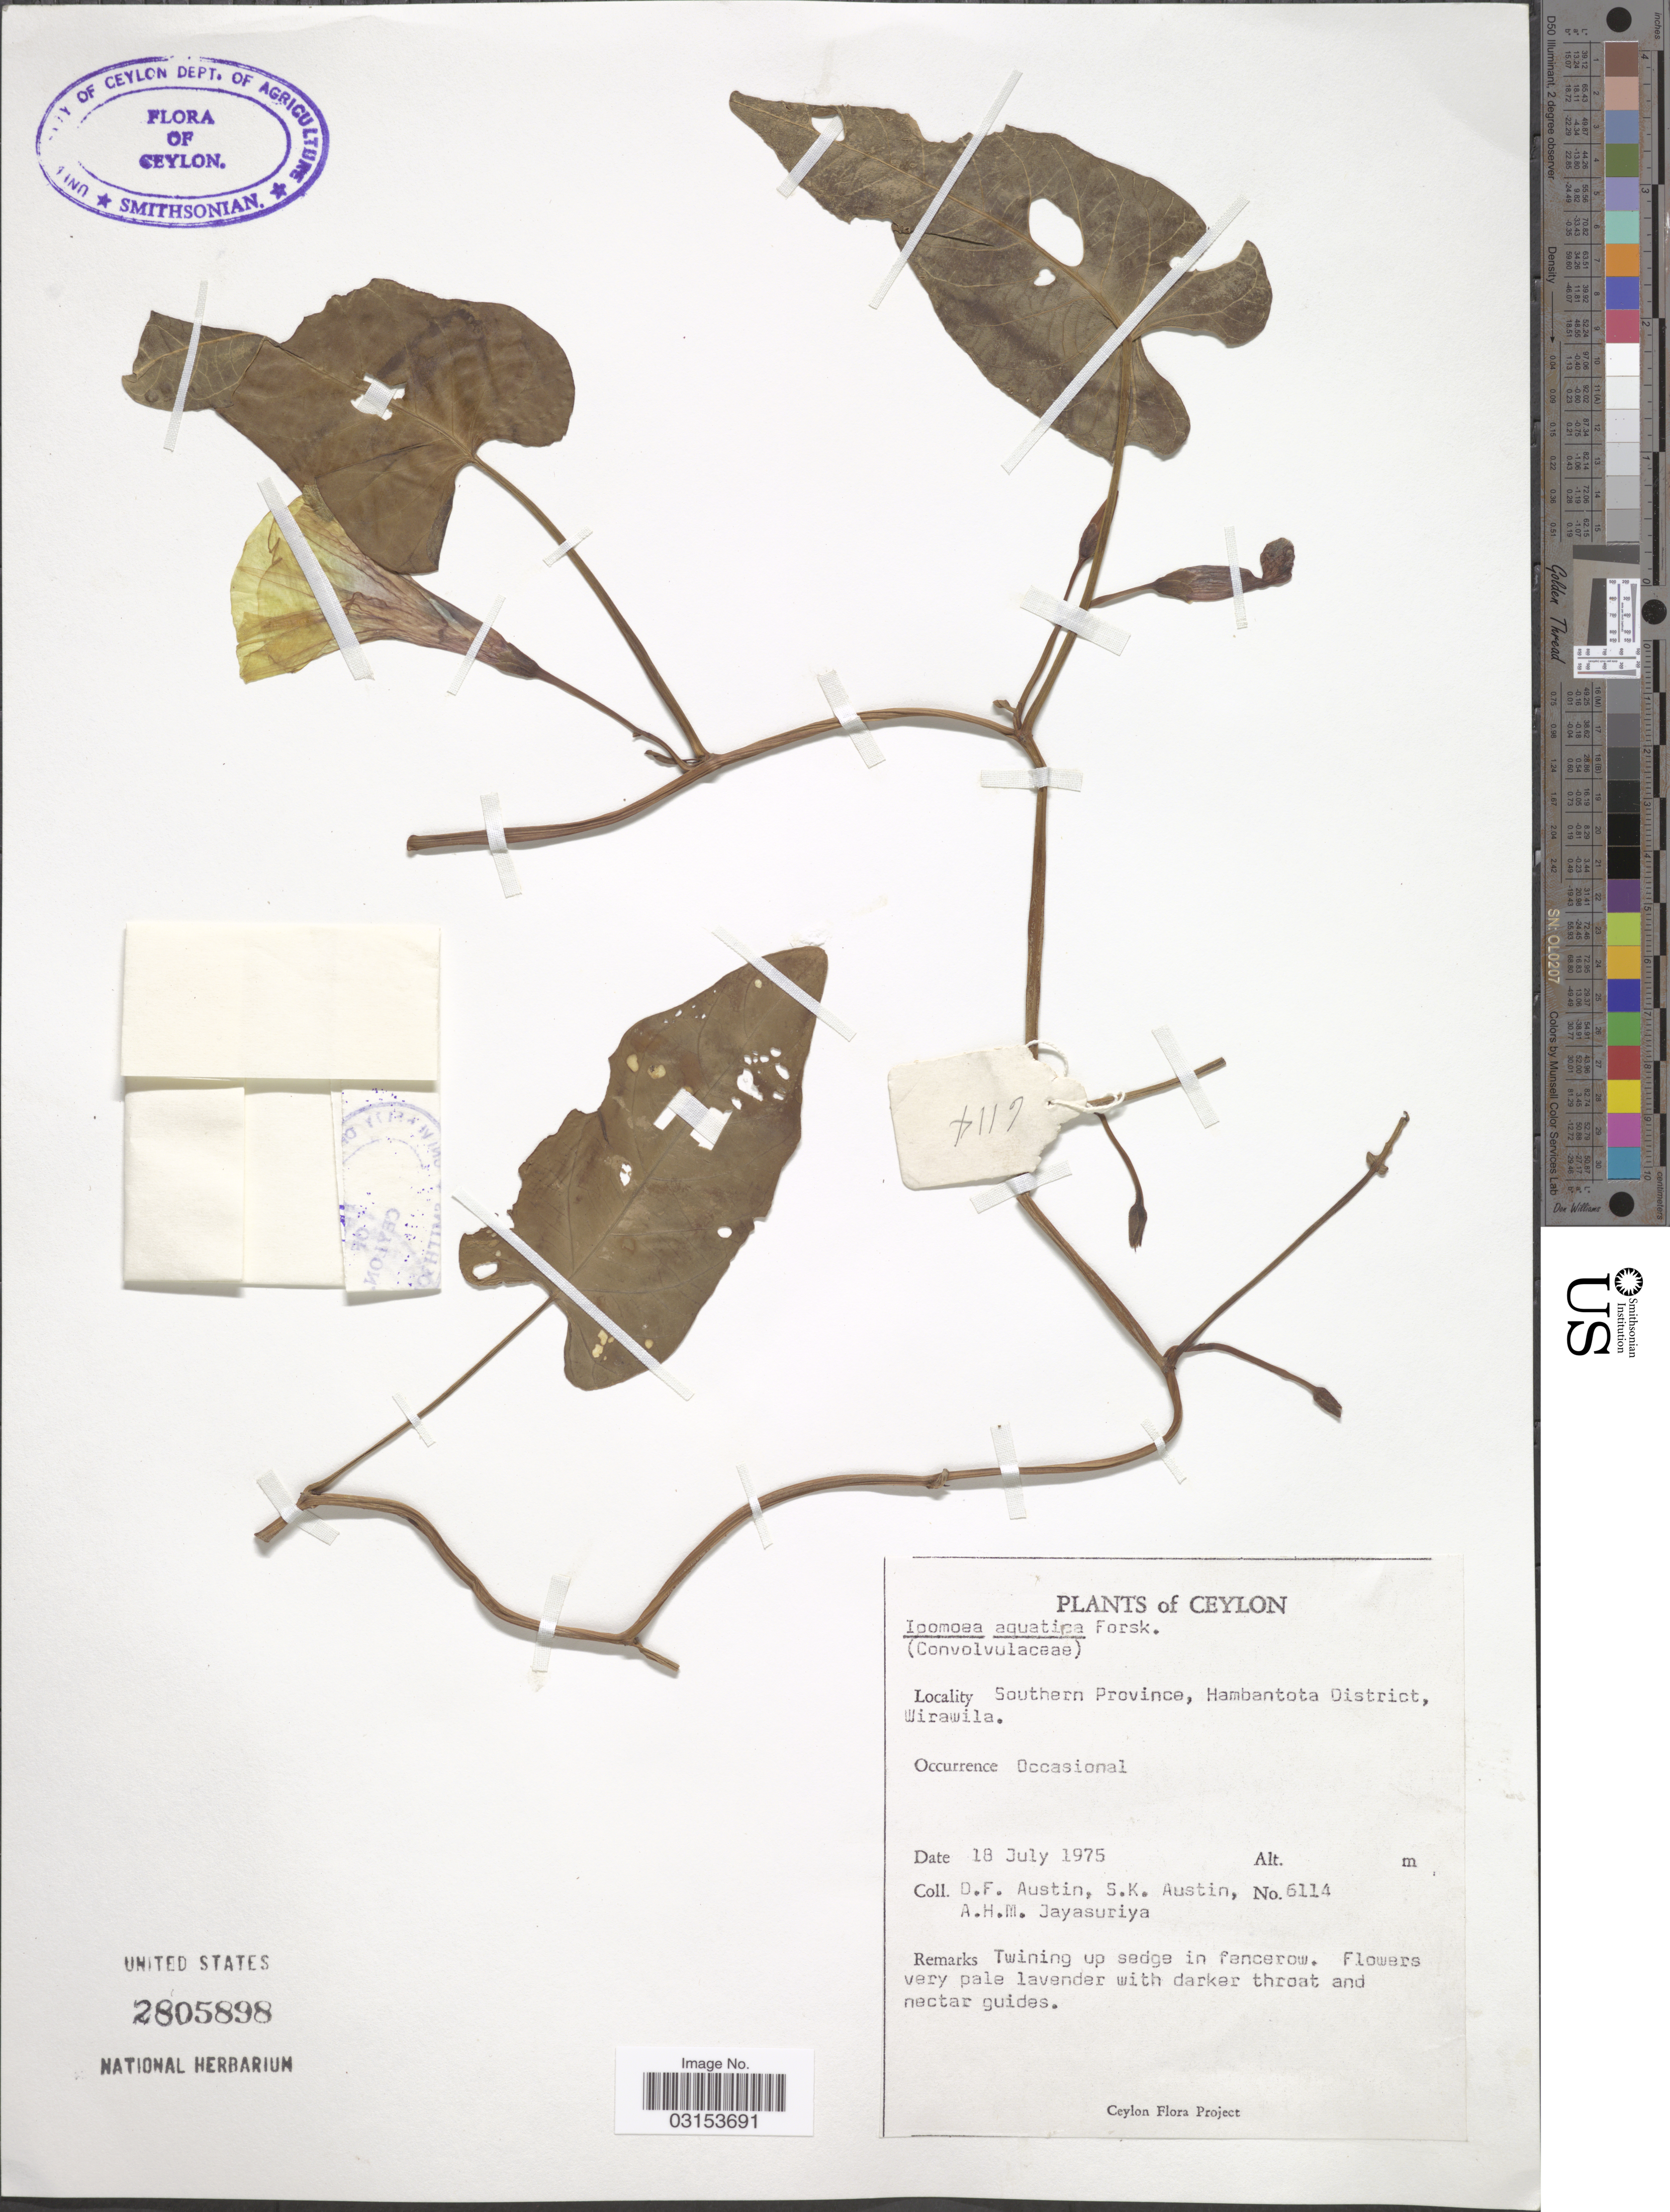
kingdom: Plantae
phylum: Tracheophyta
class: Magnoliopsida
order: Solanales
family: Convolvulaceae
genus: Ipomoea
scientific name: Ipomoea aquatica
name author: Forssk.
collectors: D. Austin, S. Austin & A. H. Jayasuriya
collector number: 6114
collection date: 1975-07-18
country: Sri Lanka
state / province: Southern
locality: Ceylon. Hambantota District, Wirawila.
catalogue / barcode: US 2805898